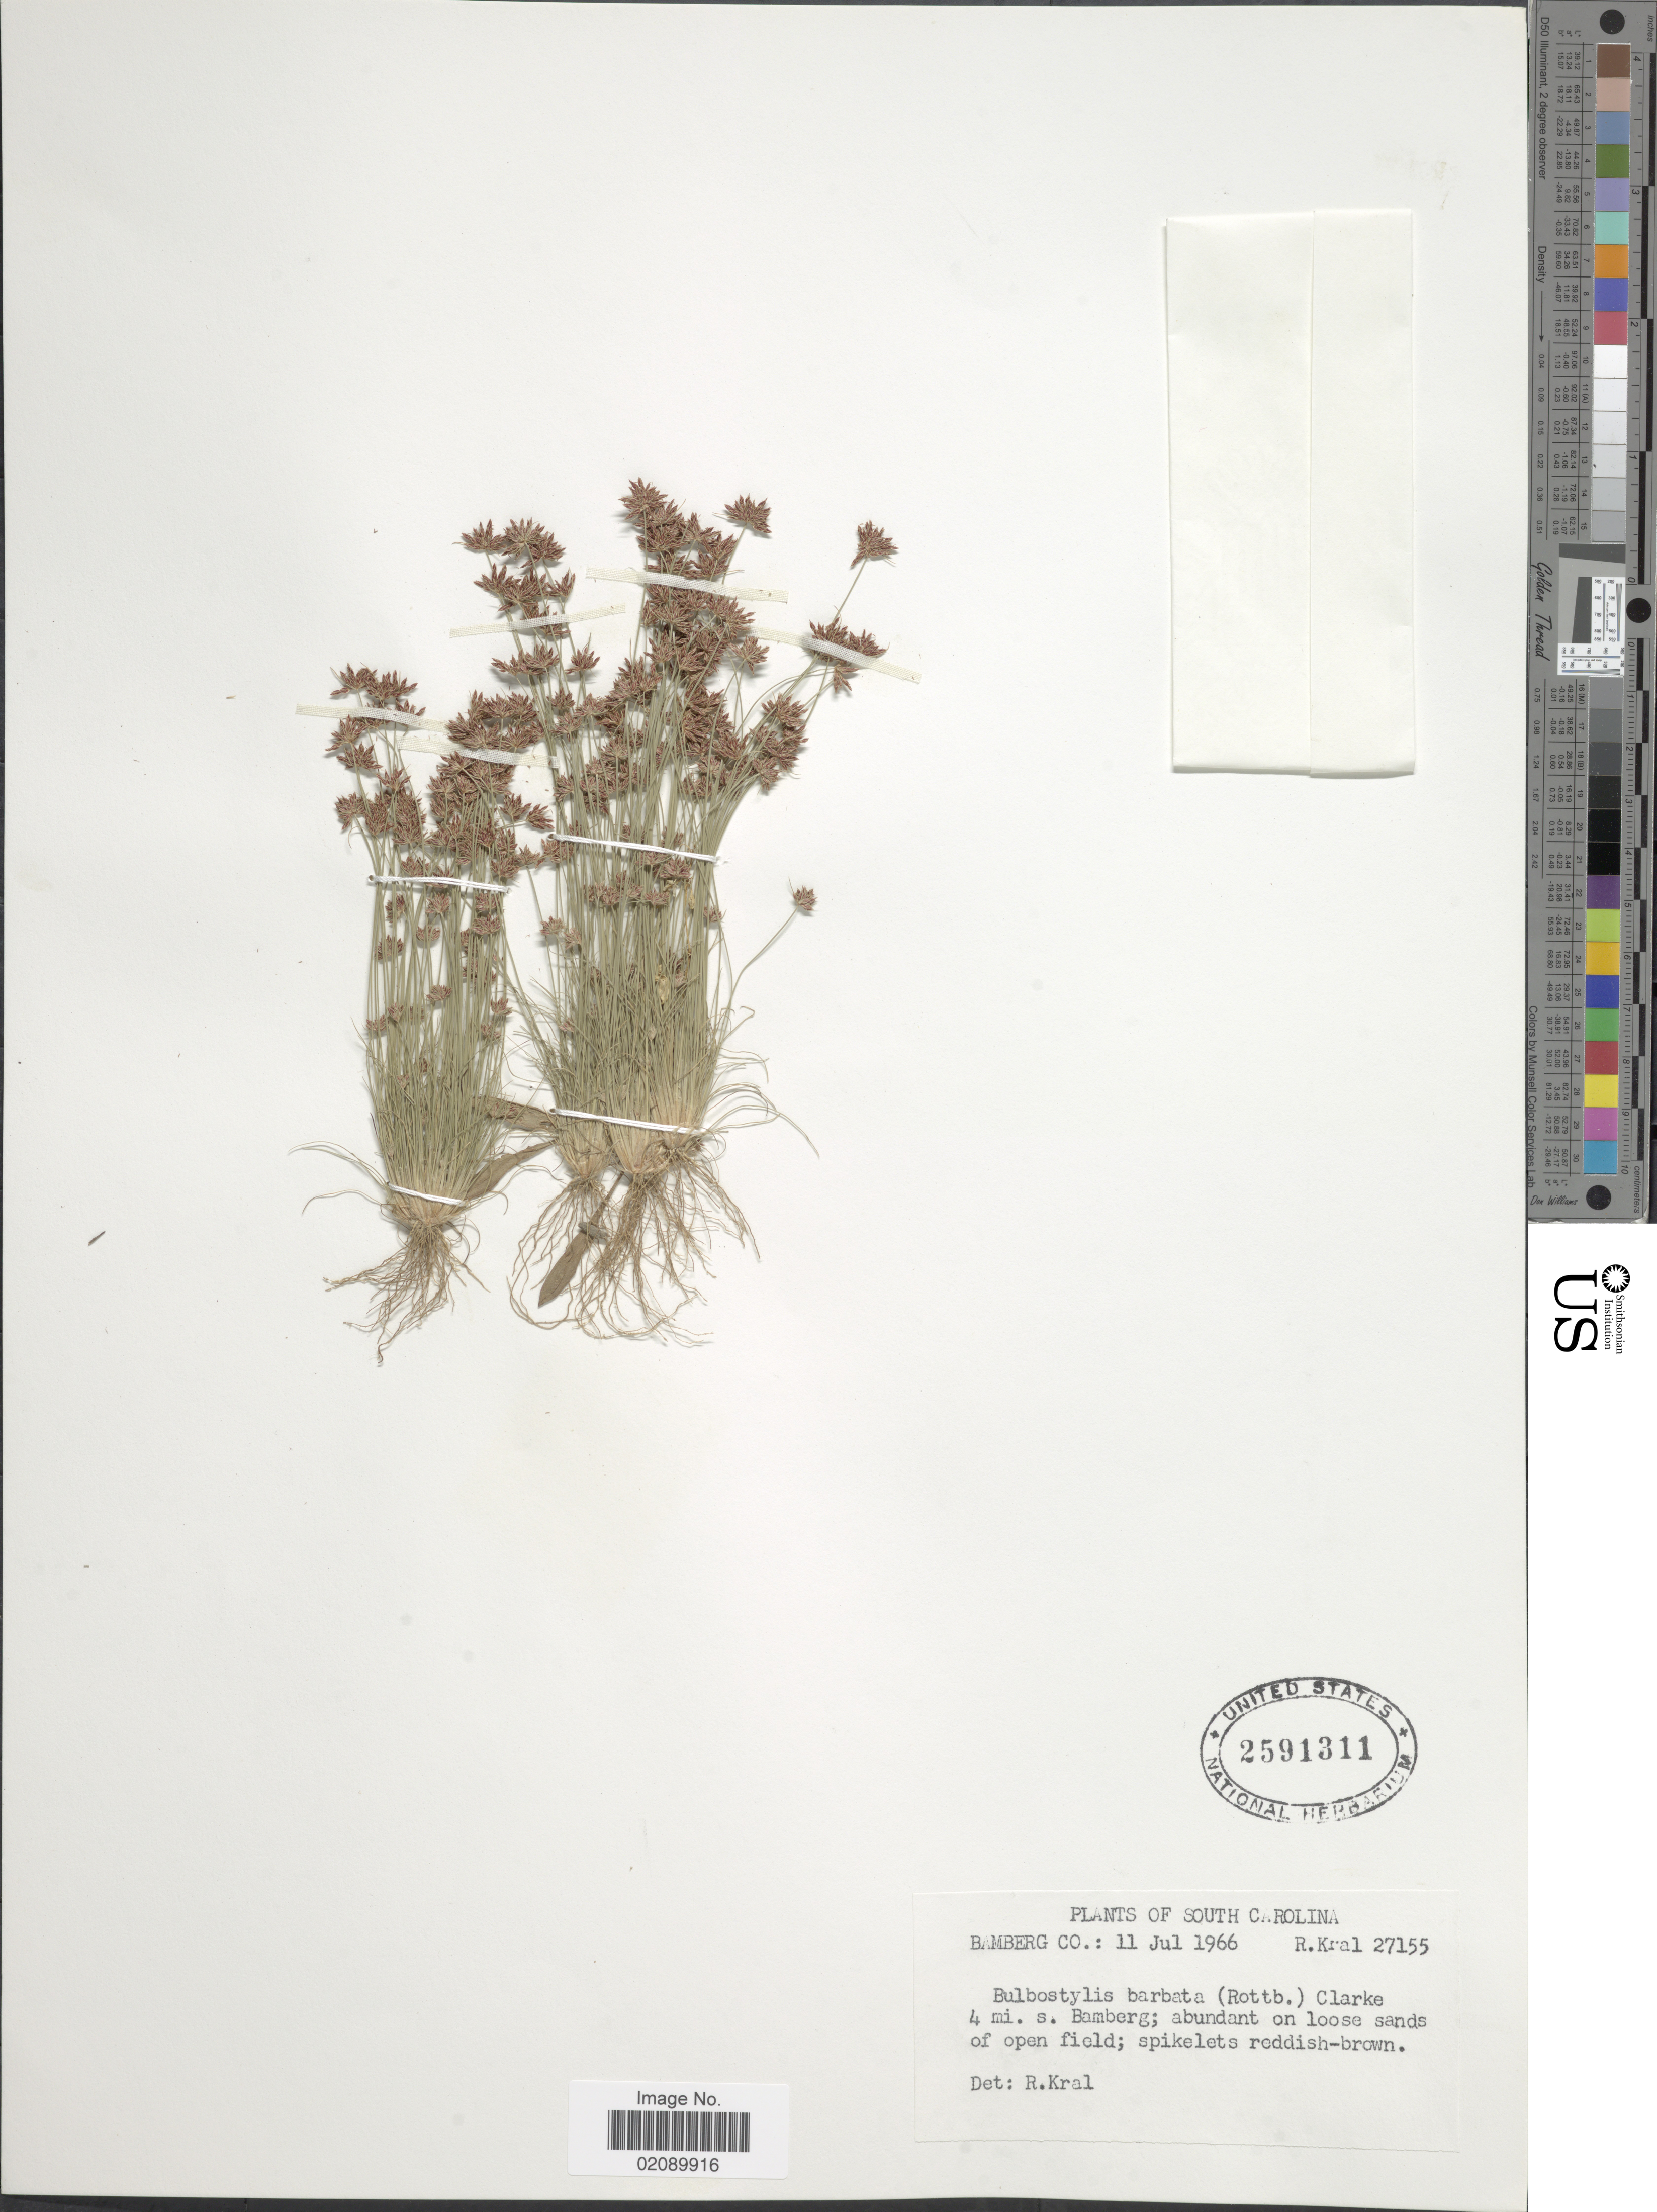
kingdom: Plantae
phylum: Tracheophyta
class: Liliopsida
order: Poales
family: Cyperaceae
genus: Bulbostylis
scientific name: Bulbostylis barbata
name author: (Rottb.) C.B. Clarke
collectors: R. Kral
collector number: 27155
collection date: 1966-07-11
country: United States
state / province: South Carolina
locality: Bamberg Co. 4 mi. s. Bamberg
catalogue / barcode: US 2591311